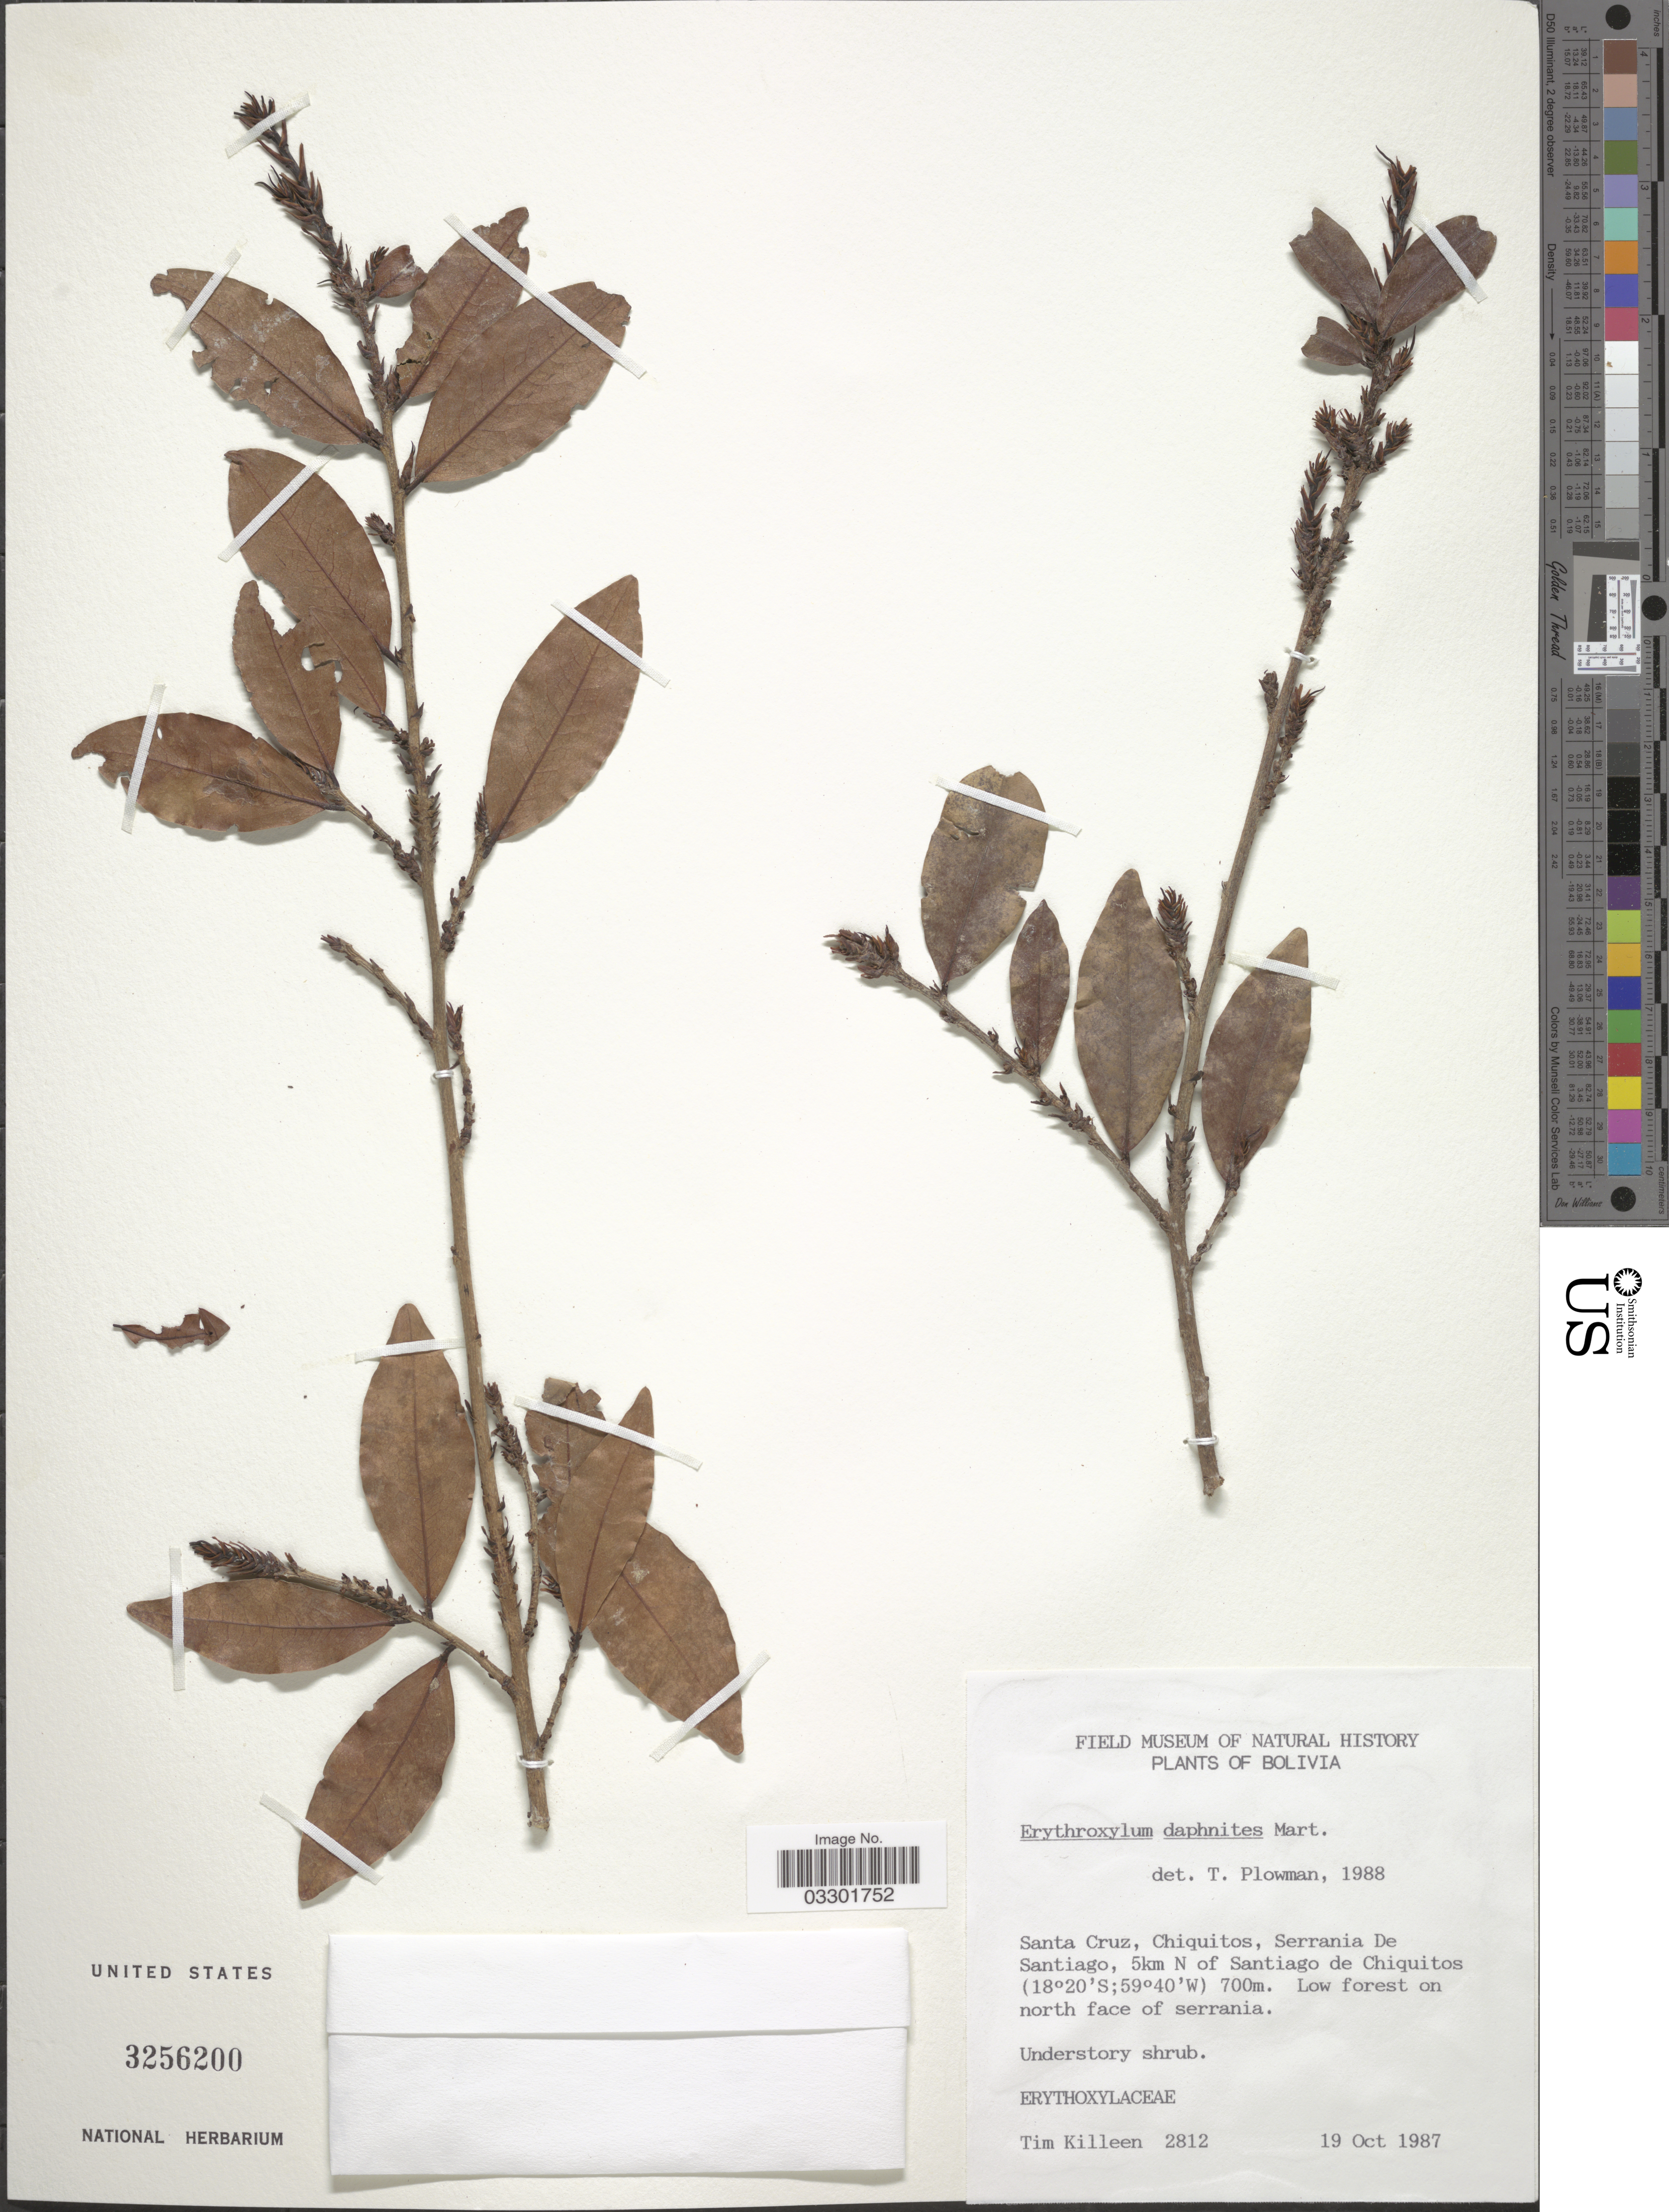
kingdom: Plantae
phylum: Tracheophyta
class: Magnoliopsida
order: Malpighiales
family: Erythroxylaceae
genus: Erythroxylum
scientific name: Erythroxylum daphnites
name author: Mart.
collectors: T. J. Killeen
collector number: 2812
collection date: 1987-10-19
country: Bolivia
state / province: Santa Cruz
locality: Chiquitos, Serrania De Santiago, 5km N of Santiago de Chiquitos.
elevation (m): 700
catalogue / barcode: US 3256200